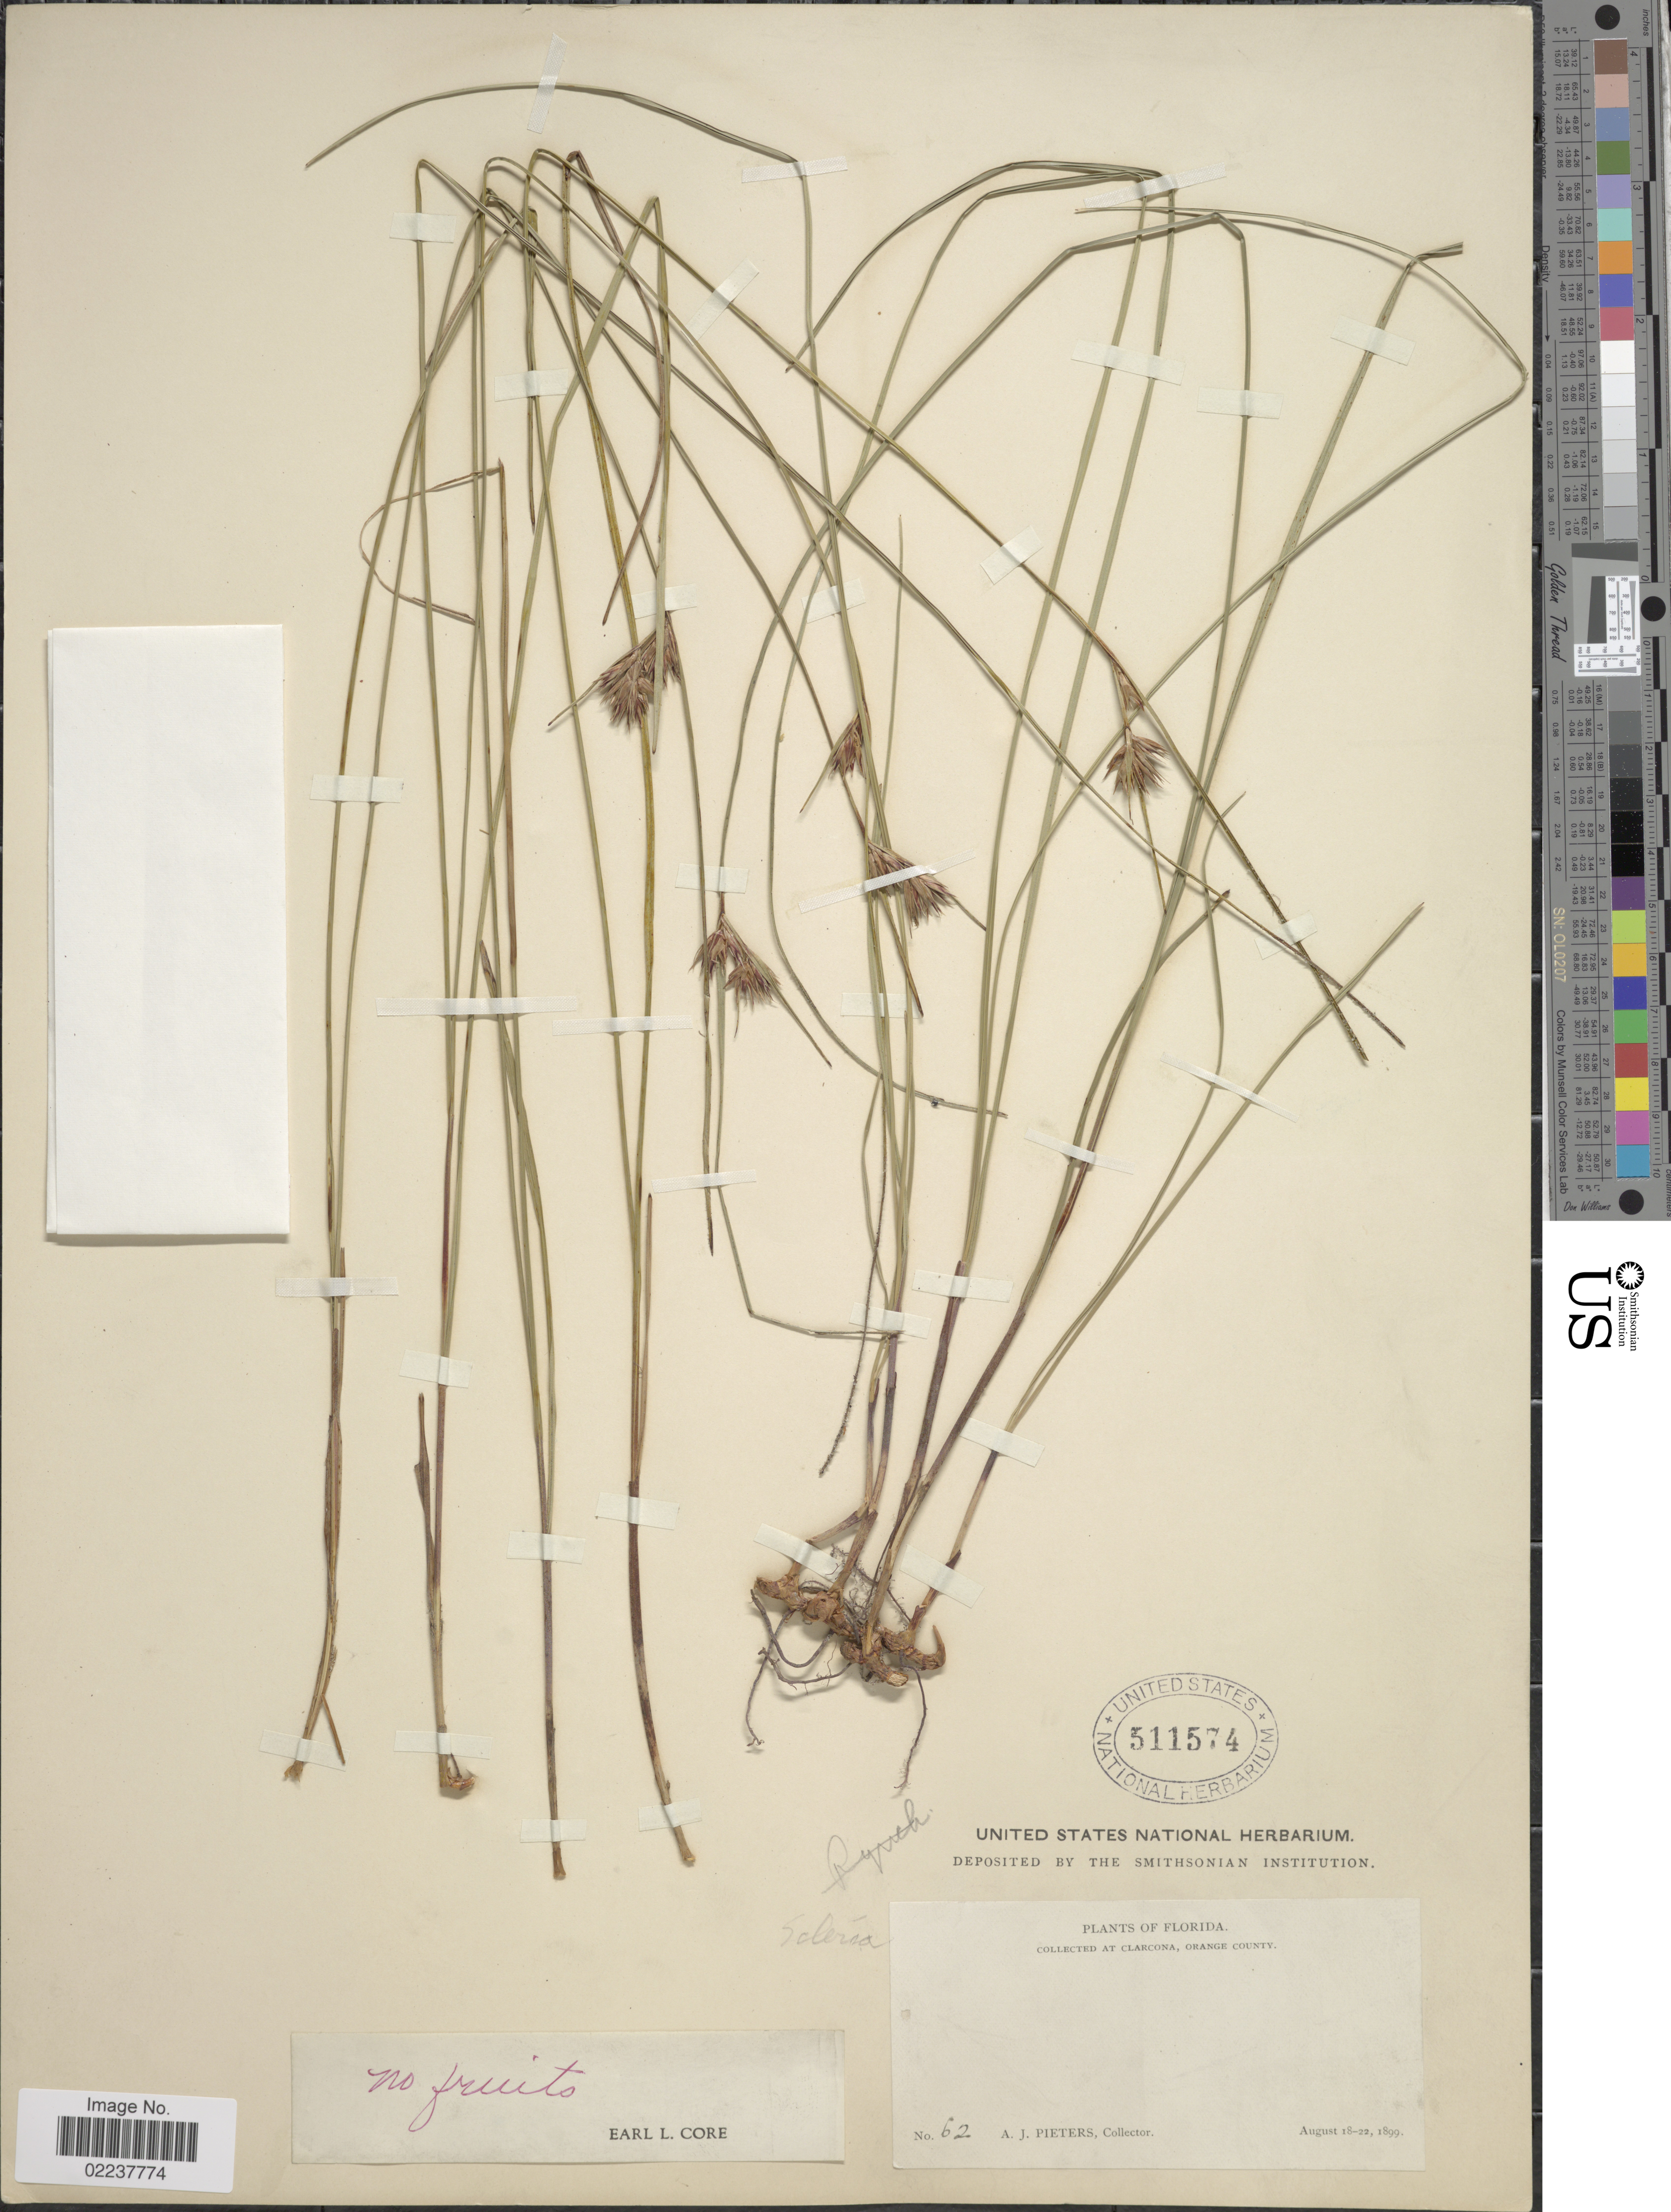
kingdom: Plantae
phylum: Tracheophyta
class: Liliopsida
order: Poales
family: Cyperaceae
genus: Scleria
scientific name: Scleria ciliata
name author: Michx.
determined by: Strong, Mark T., (BOT), Smithsonian Institution - National Museum of Natural History (UNITED STATES)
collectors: A. Pieters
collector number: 62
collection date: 1899-08-18/1899-08-22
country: United States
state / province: Florida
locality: Clarcona, Orange County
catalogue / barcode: US 511574